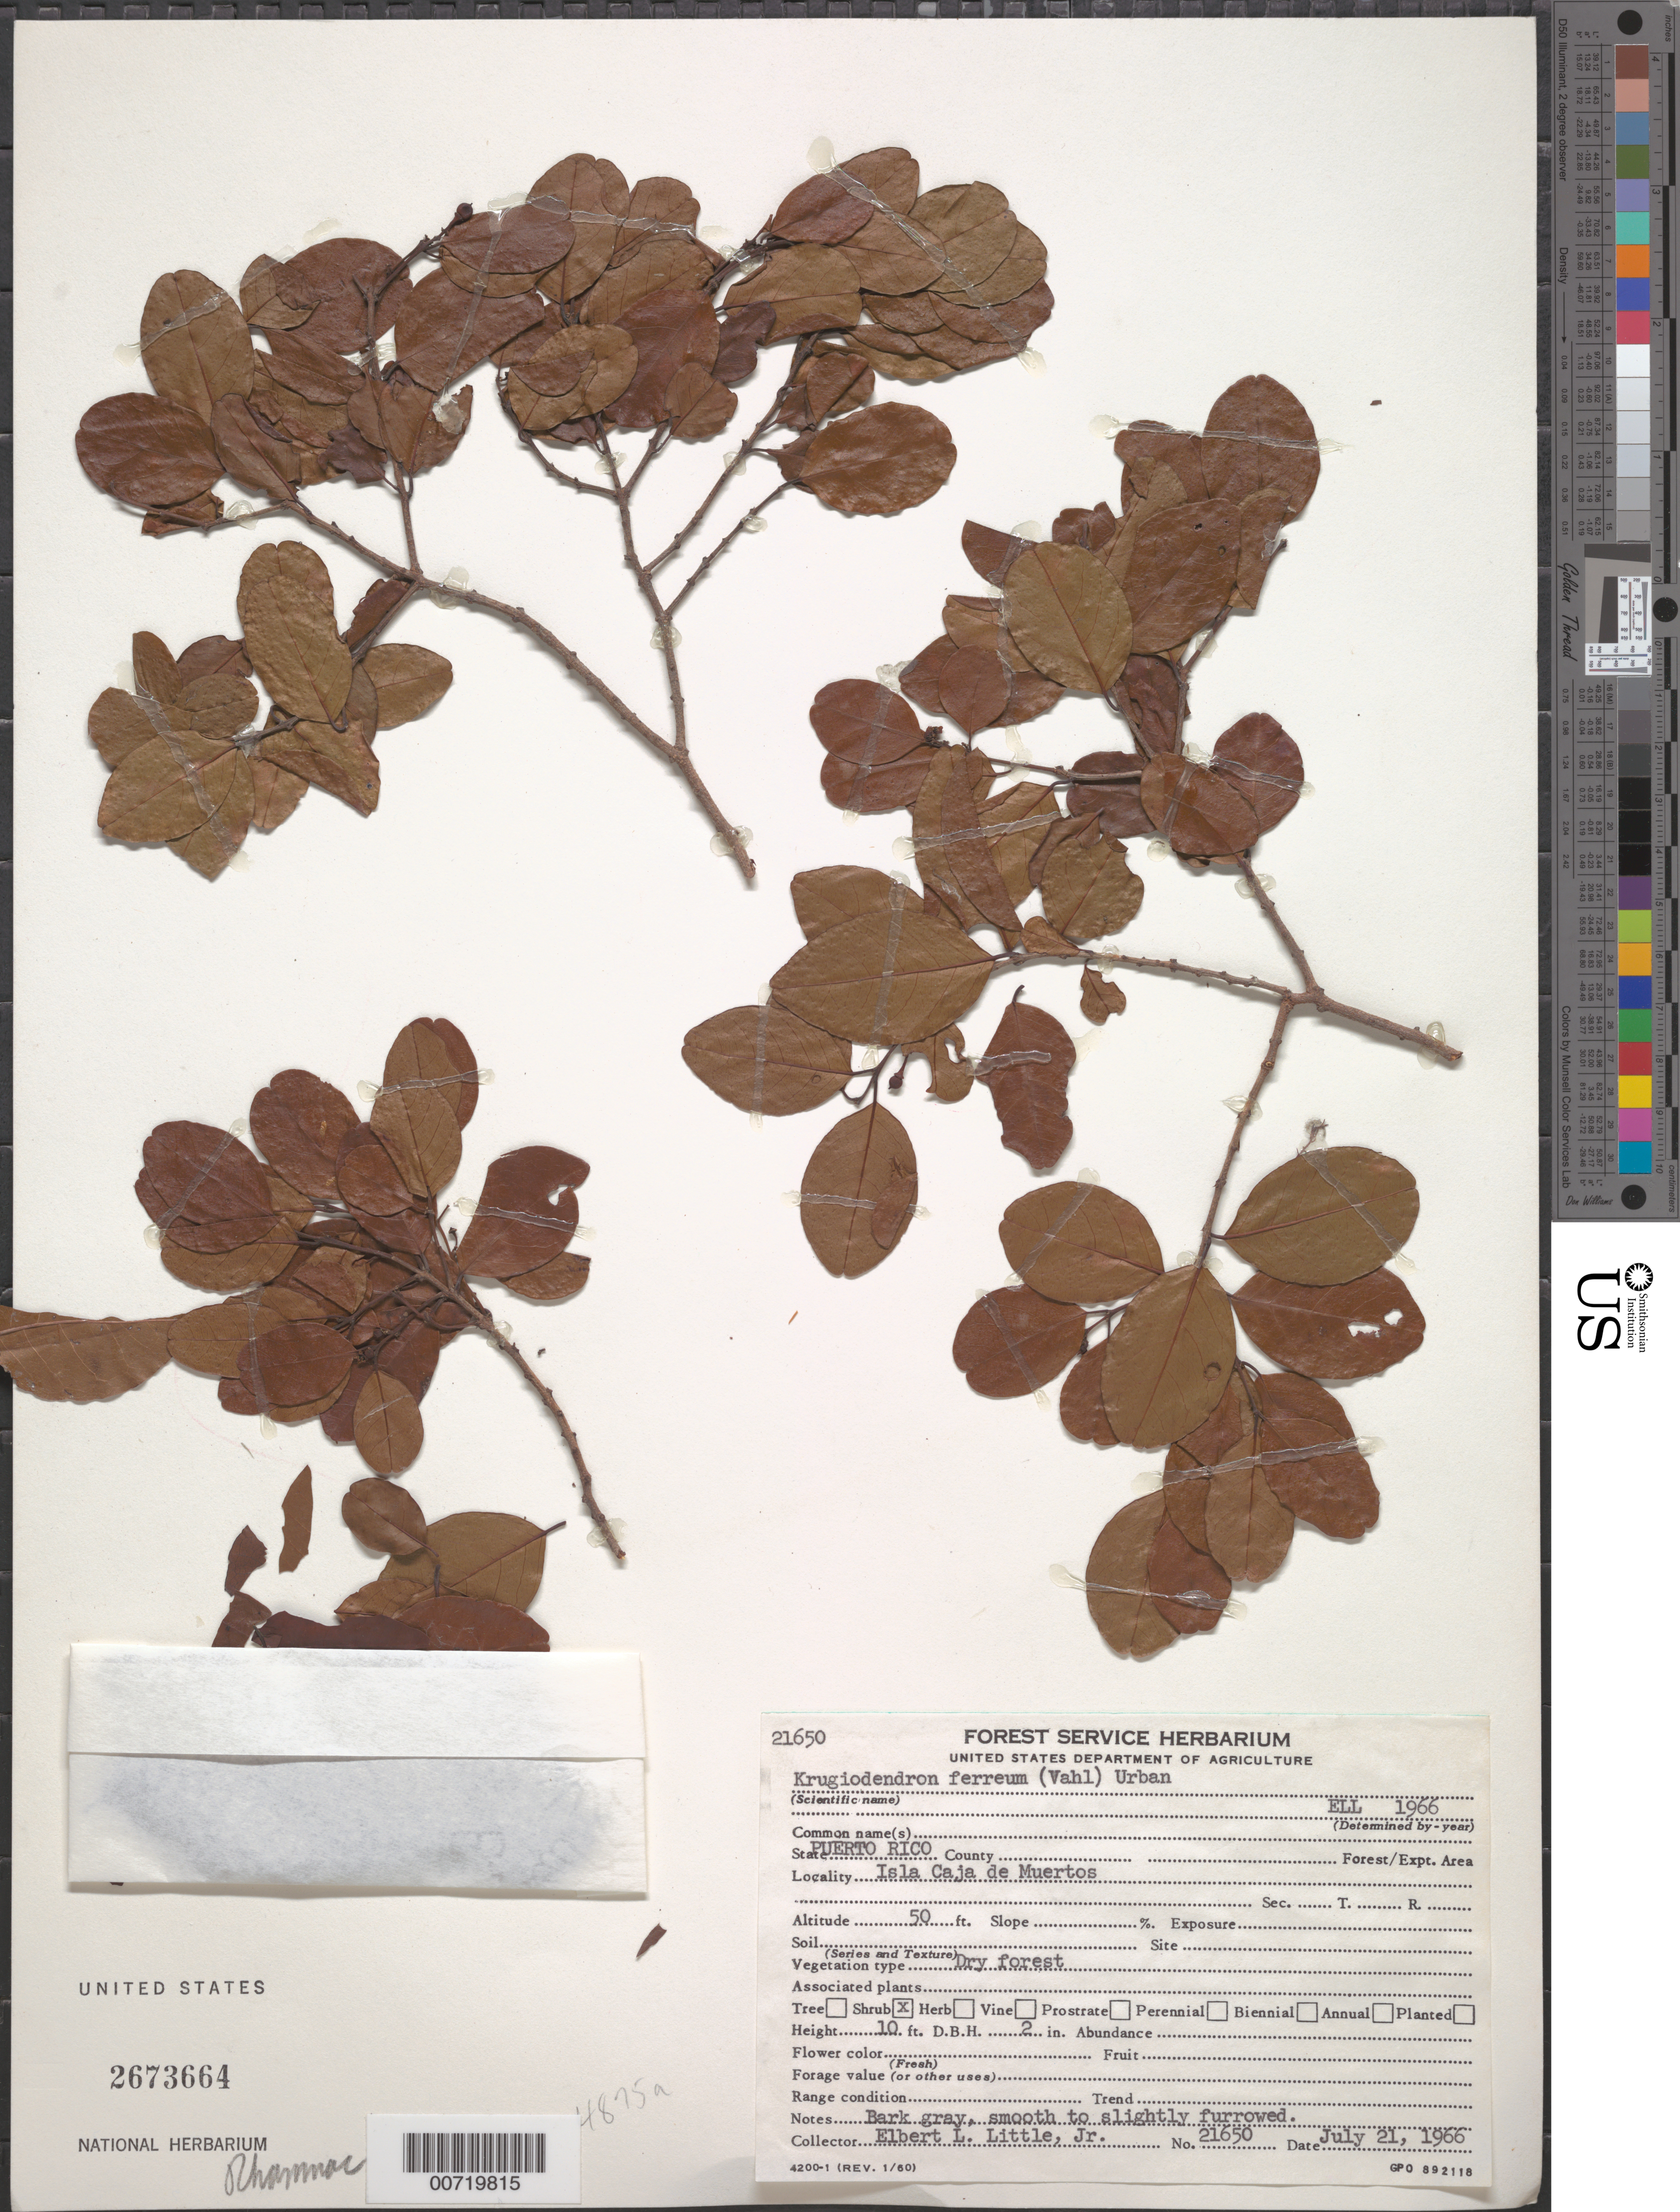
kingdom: Plantae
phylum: Tracheophyta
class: Magnoliopsida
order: Rosales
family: Rhamnaceae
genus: Krugiodendron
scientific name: Krugiodendron ferreum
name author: (Vahl) Urb.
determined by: Little, Elbert L., Jr., (FSSR), United States Department of Agriculture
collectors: E. L. Little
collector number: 21650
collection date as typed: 21 Jul 1966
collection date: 1966-07-21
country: Puerto Rico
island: Caja de Muerto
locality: Isla Caja de Muertos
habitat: Dry forest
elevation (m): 15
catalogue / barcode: US 2673664